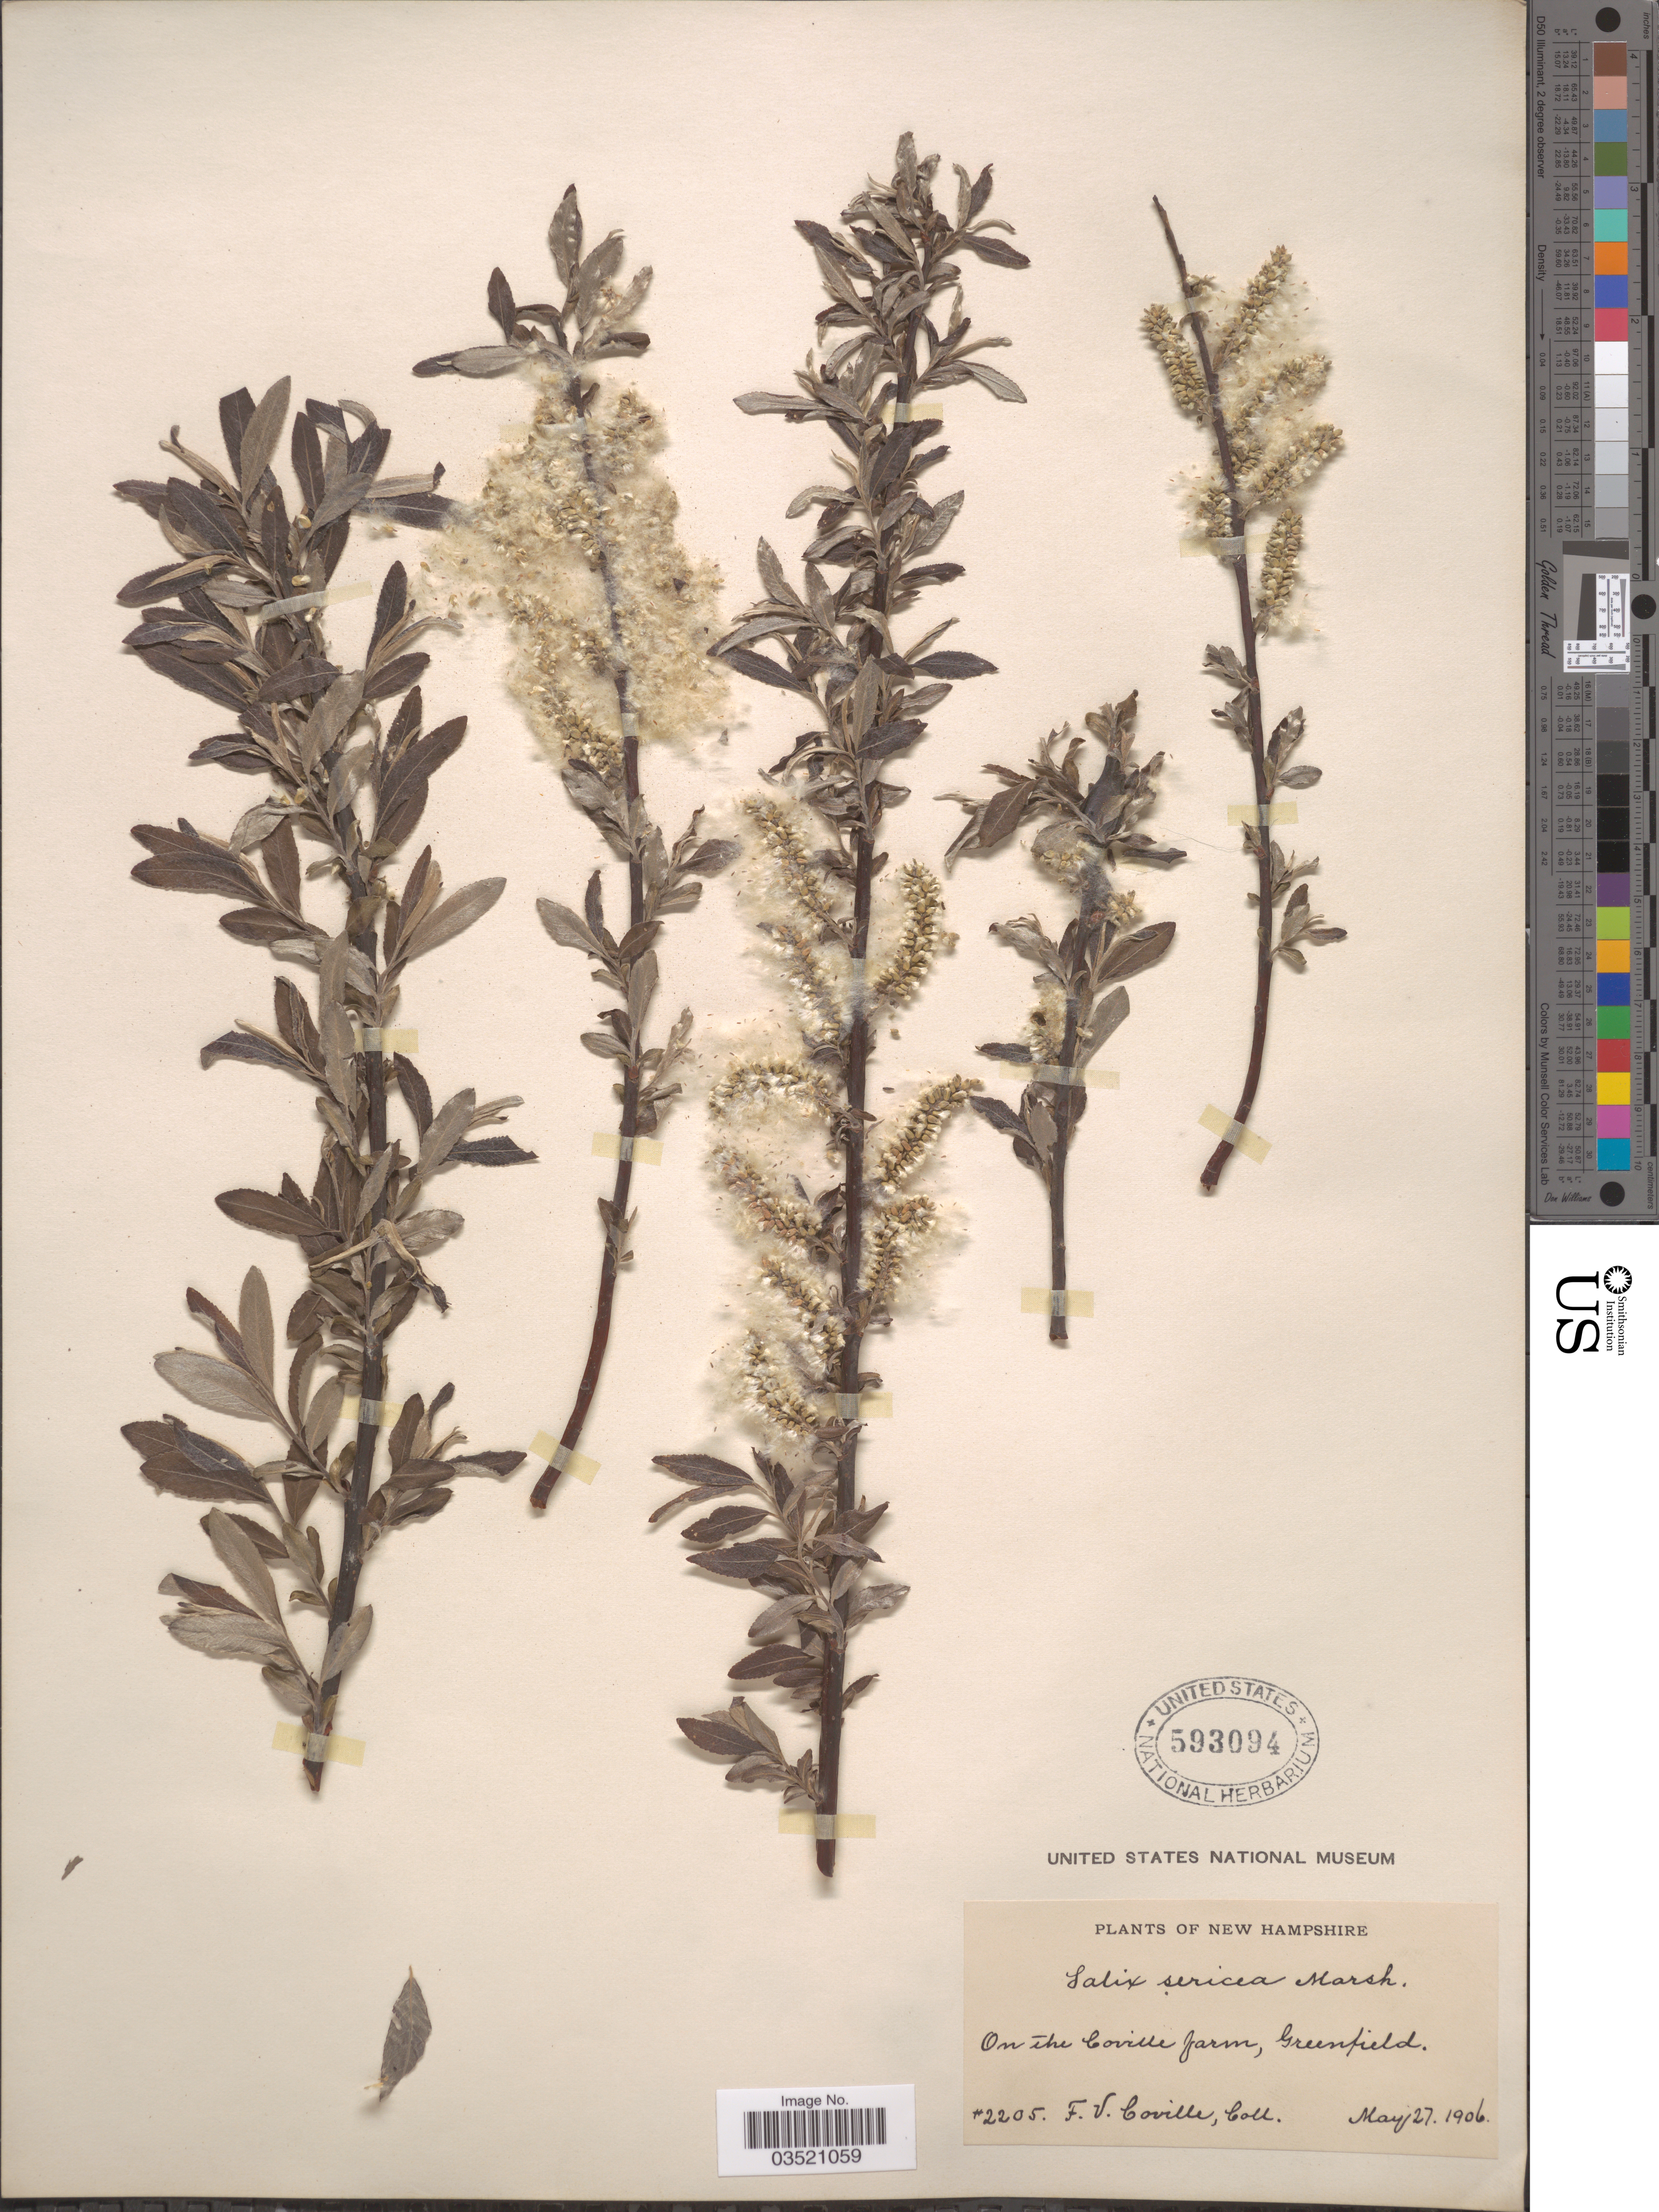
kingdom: Plantae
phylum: Tracheophyta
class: Magnoliopsida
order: Malpighiales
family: Salicaceae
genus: Salix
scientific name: Salix sericea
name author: Marshall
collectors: F. V. Coville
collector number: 2205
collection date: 1906-05-27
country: United States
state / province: New Hampshire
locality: On the Coville farm, Greenfield.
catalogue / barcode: US 593094